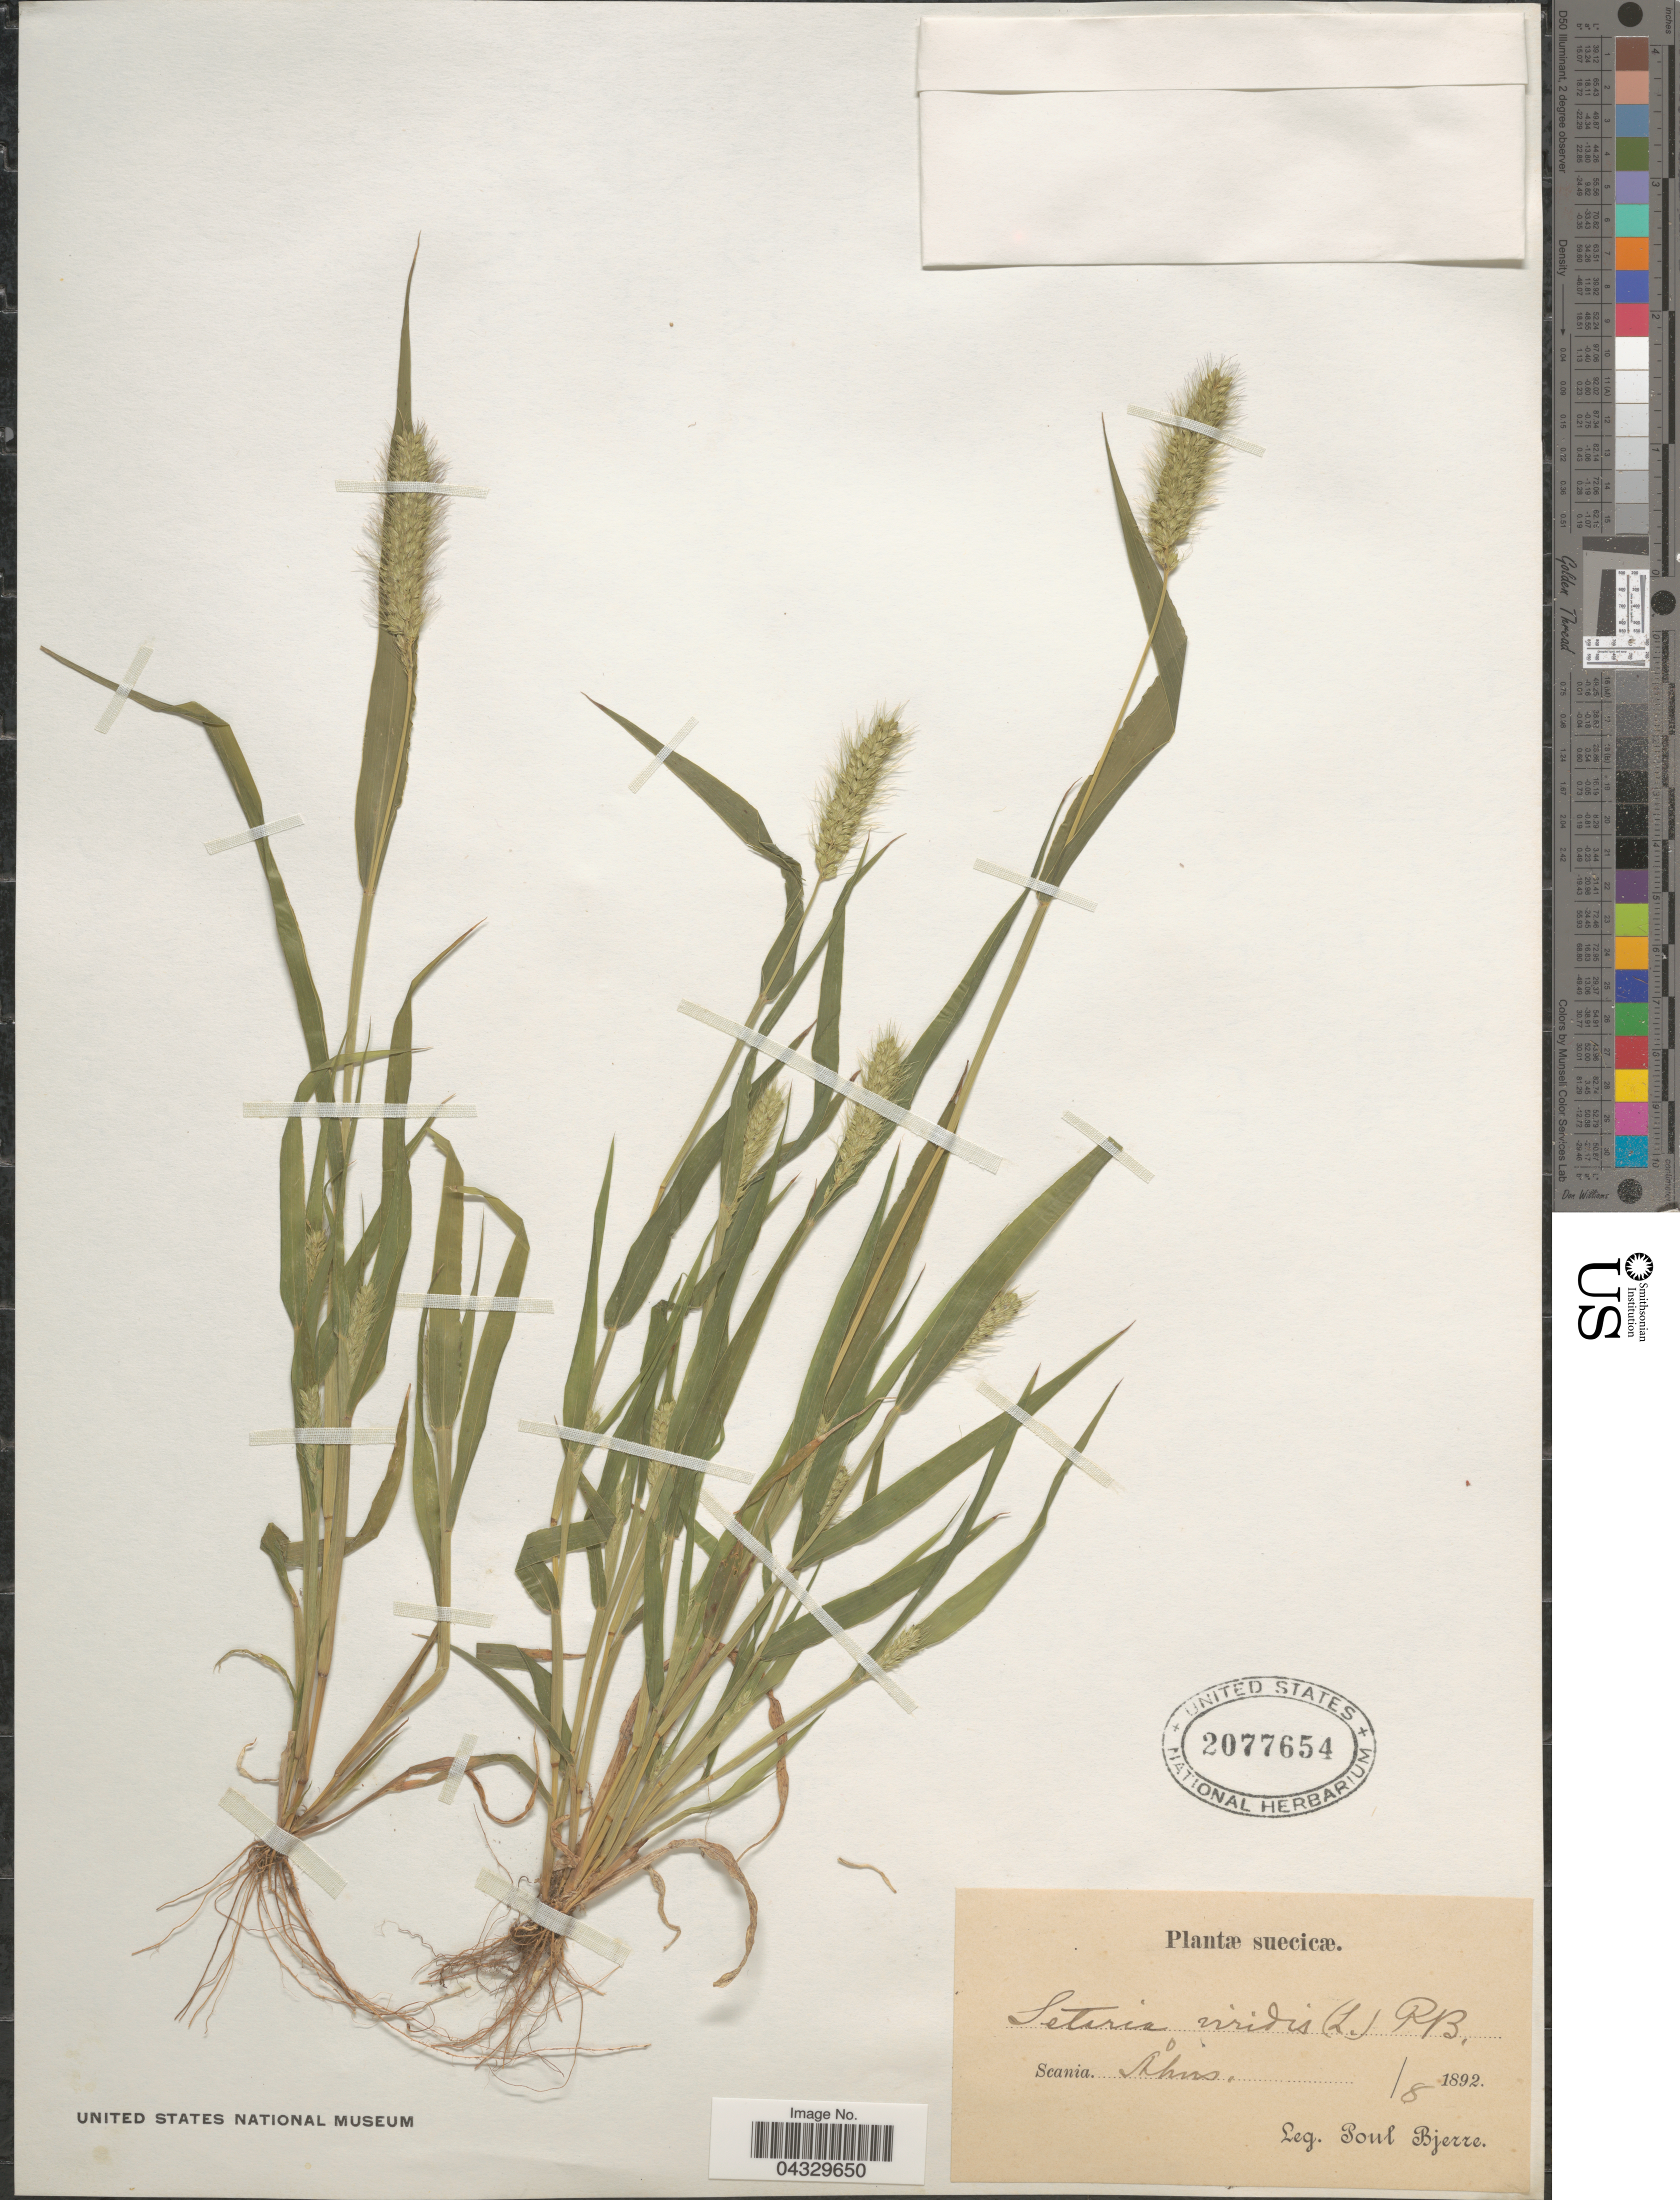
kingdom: Plantae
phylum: Tracheophyta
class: Liliopsida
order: Poales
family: Poaceae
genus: Setaria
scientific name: Setaria viridis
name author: (L.) P. Beauv.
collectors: P. Bjerre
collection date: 1892-08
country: Sweden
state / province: Skåne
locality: Suecicæ. Scania. Åhus.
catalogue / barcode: US 2077654